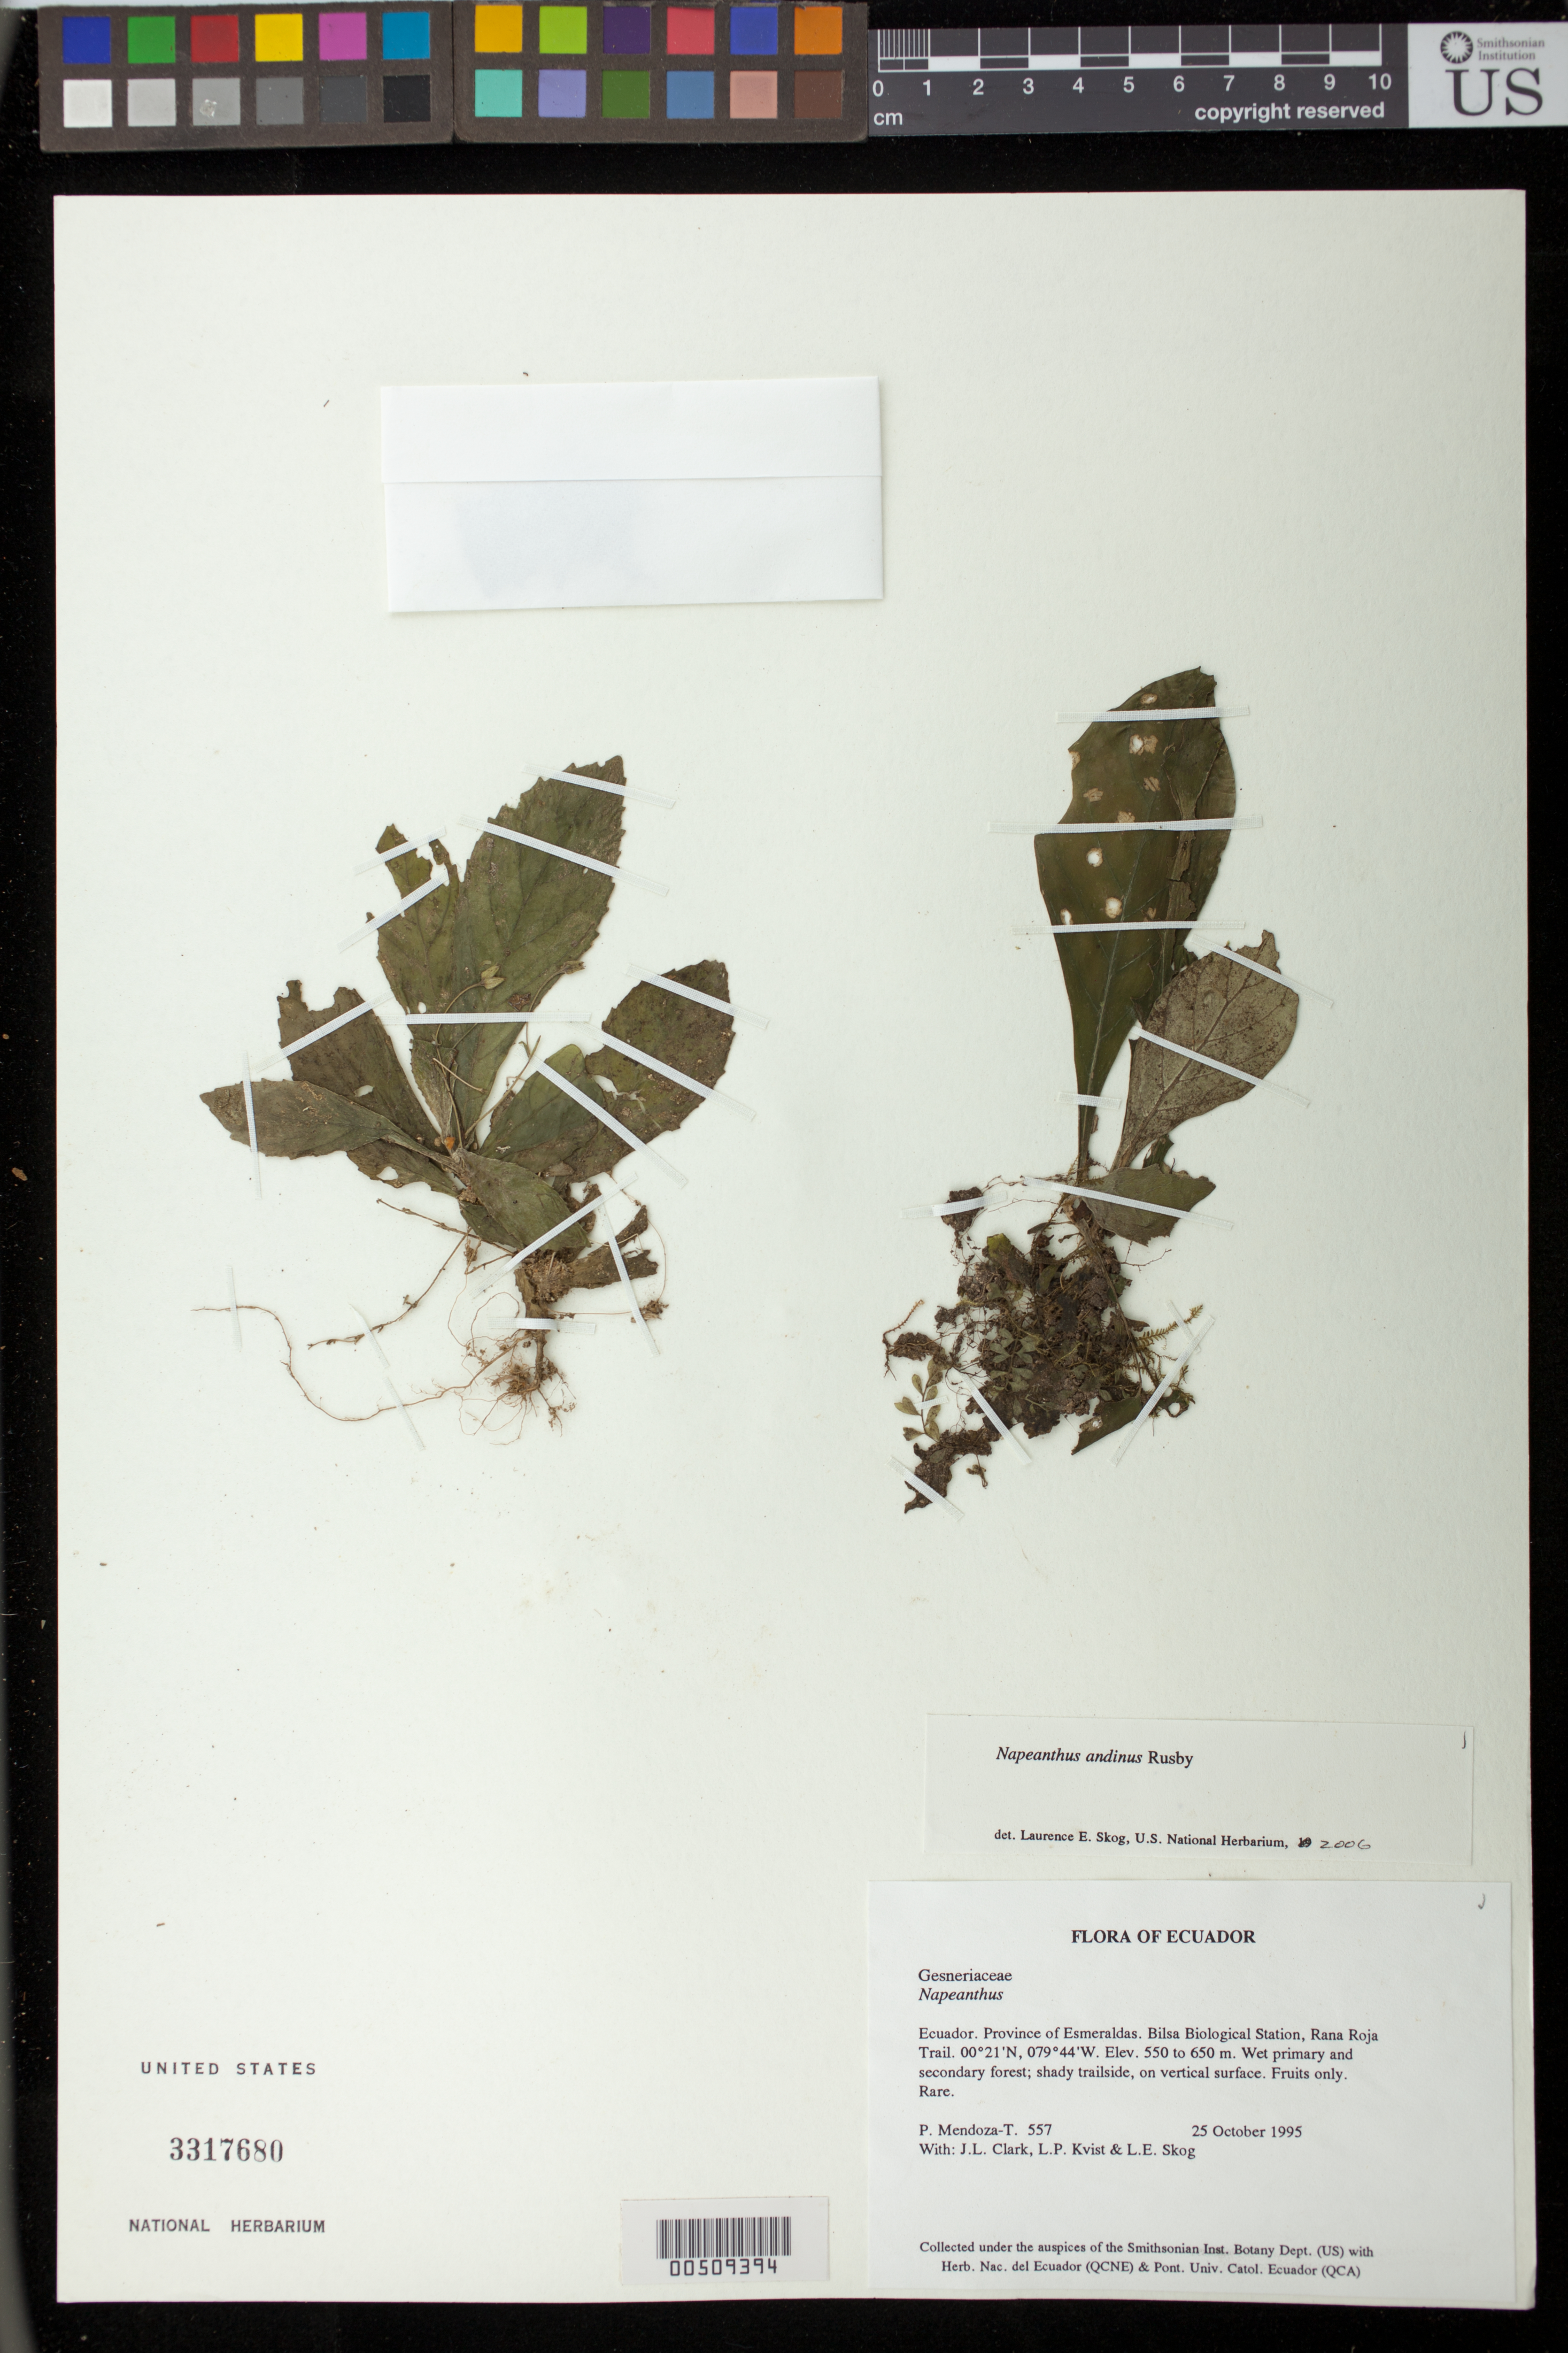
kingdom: Plantae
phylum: Tracheophyta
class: Magnoliopsida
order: Lamiales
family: Gesneriaceae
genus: Napeanthus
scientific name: Napeanthus andinus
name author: Rusby ex Donn. Sm.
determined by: Skog, Laurence E.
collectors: P. Mendoza-T., J. L. Clark, L. P. Kvist & L. E. Skog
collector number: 557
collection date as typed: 25 Oct 1995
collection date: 1995-10-25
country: Ecuador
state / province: Esmeraldas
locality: Bilsa Biological Station, Rana Roja Trail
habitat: Wet primary and secondary forest; shady trailside, on vertical surface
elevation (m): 550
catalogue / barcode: US 3317680